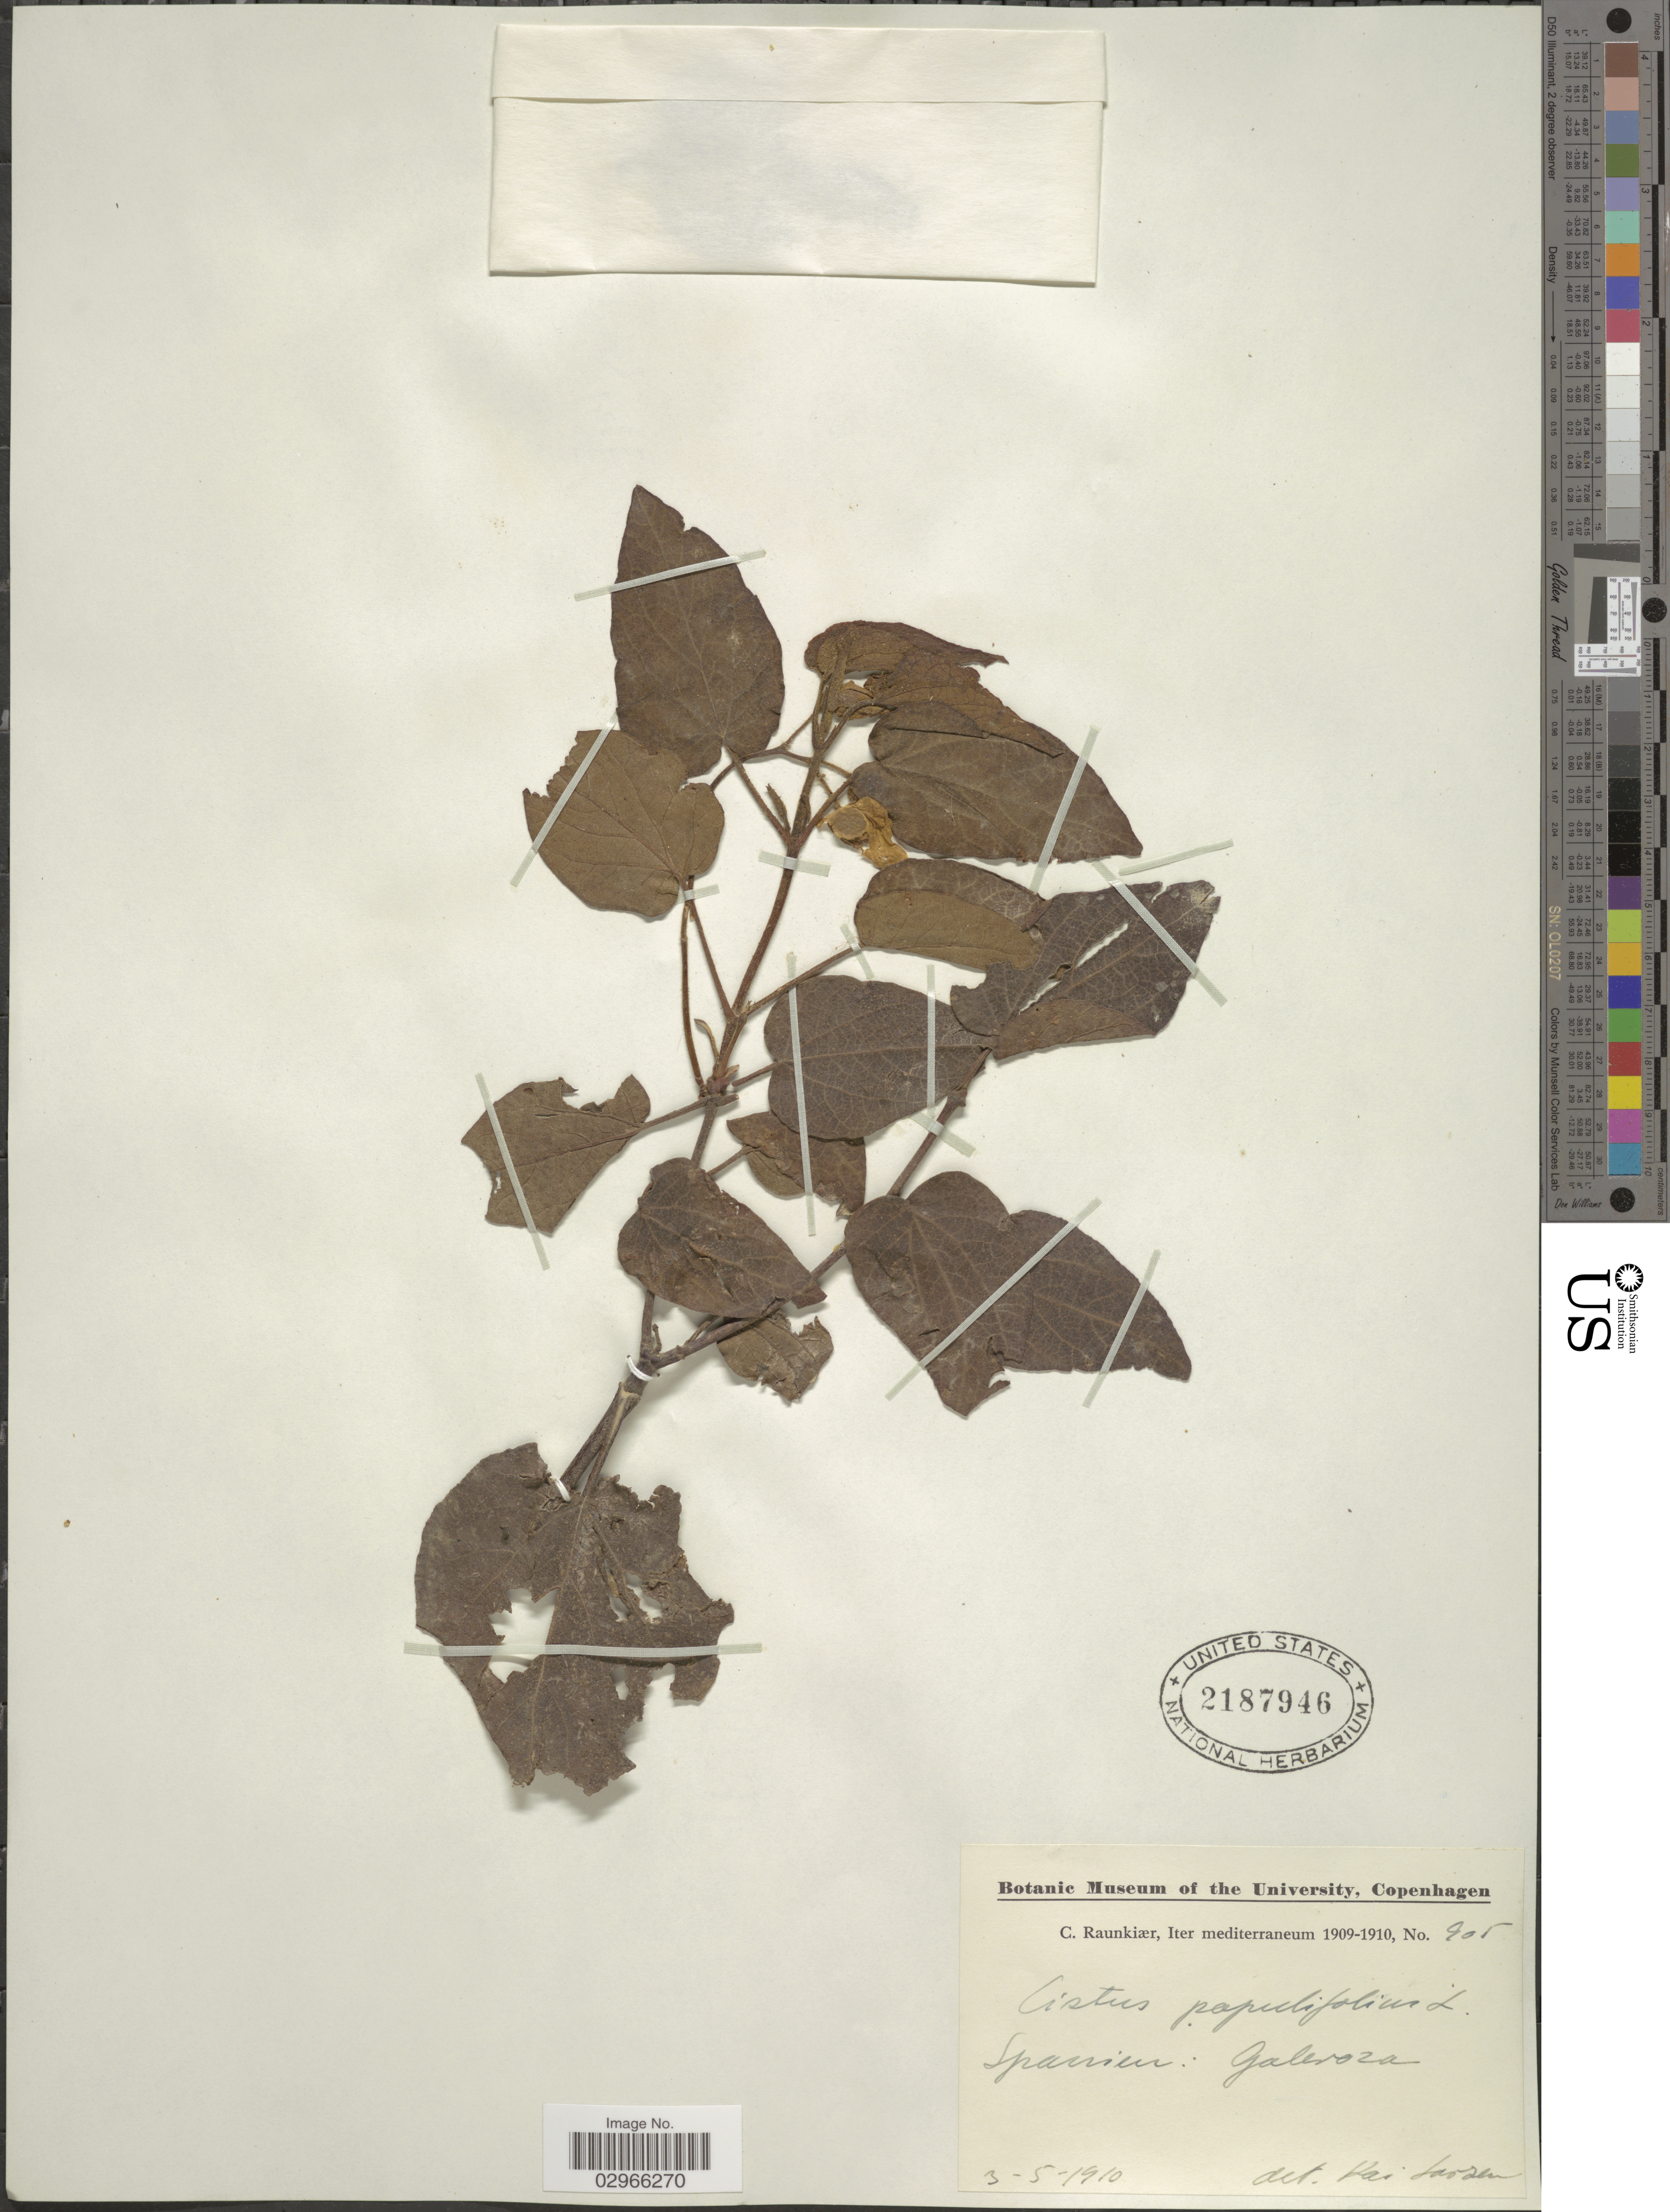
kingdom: Plantae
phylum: Tracheophyta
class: Magnoliopsida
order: Malvales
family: Cistaceae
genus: Cistus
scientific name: Cistus populifolius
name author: L.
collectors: C. Raunkiær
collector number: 905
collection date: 1910-05-03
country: Spain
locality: Spainien: Galeroza.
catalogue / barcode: US 2187946